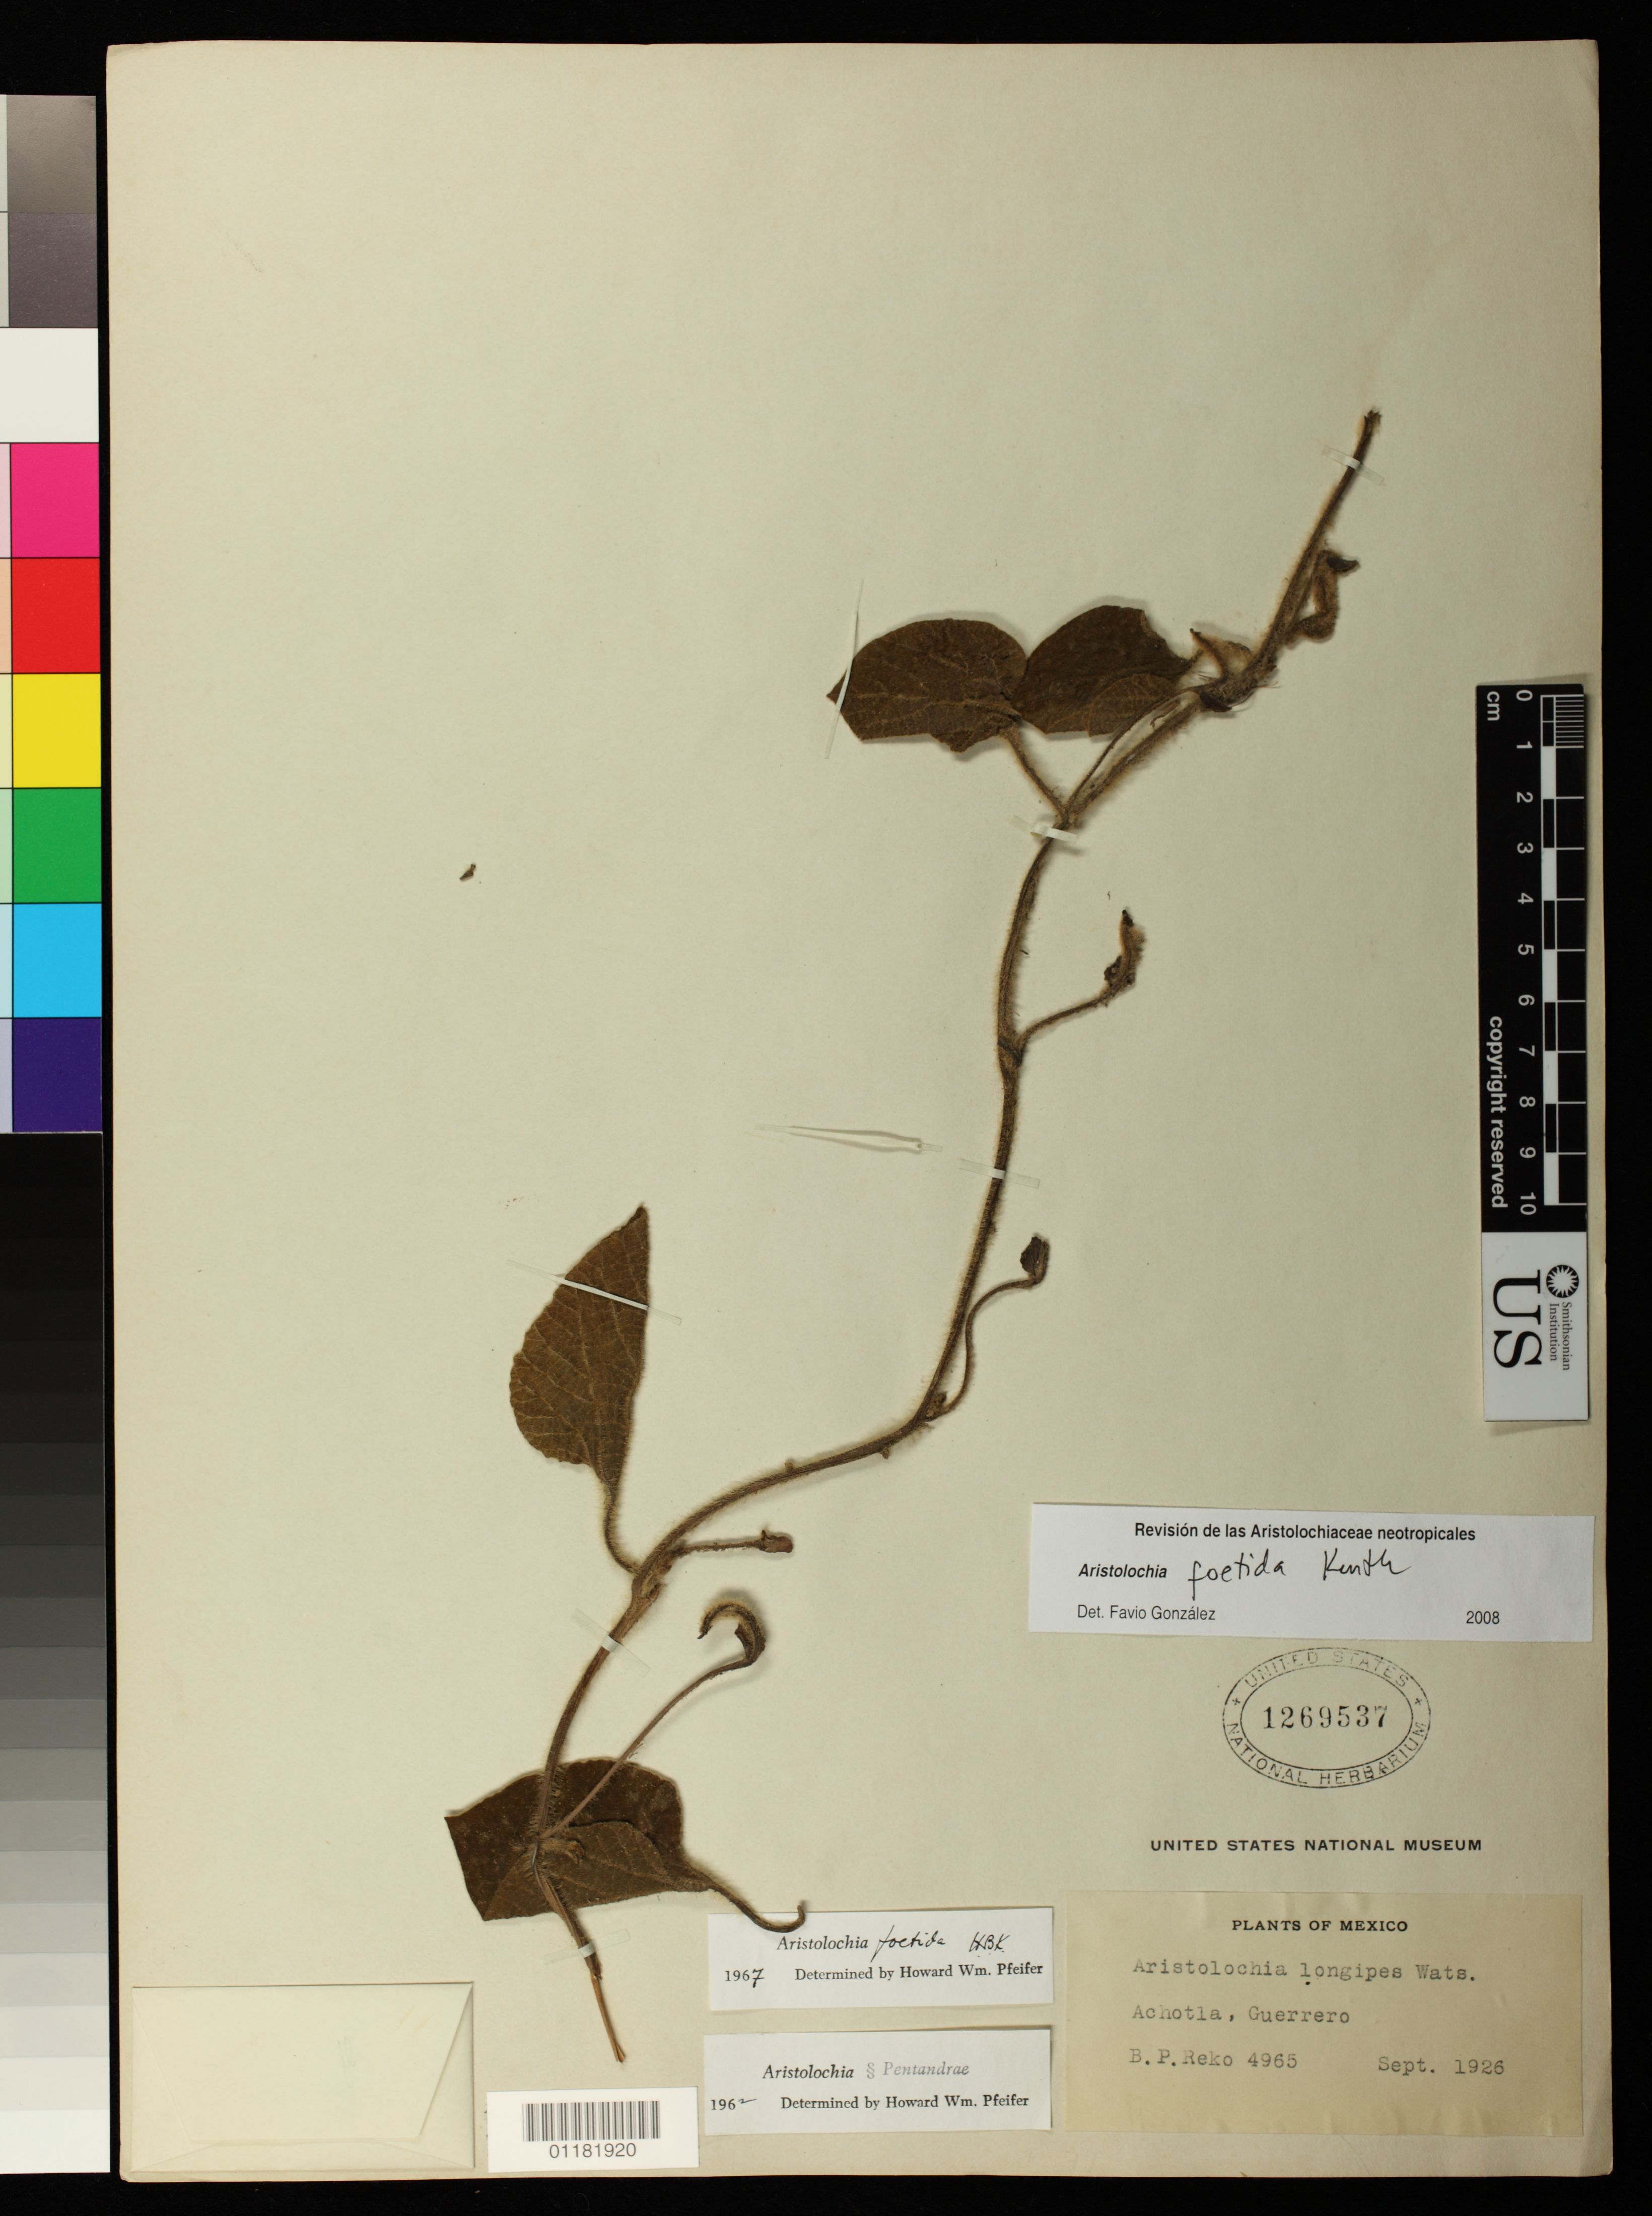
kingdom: Plantae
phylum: Tracheophyta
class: Magnoliopsida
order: Piperales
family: Aristolochiaceae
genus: Aristolochia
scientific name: Aristolochia foetida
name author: Kunth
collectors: B. P. Reko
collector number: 4965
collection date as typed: Sep 1926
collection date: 1926-09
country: Mexico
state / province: Guerrero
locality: Achotla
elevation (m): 600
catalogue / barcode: US 126537